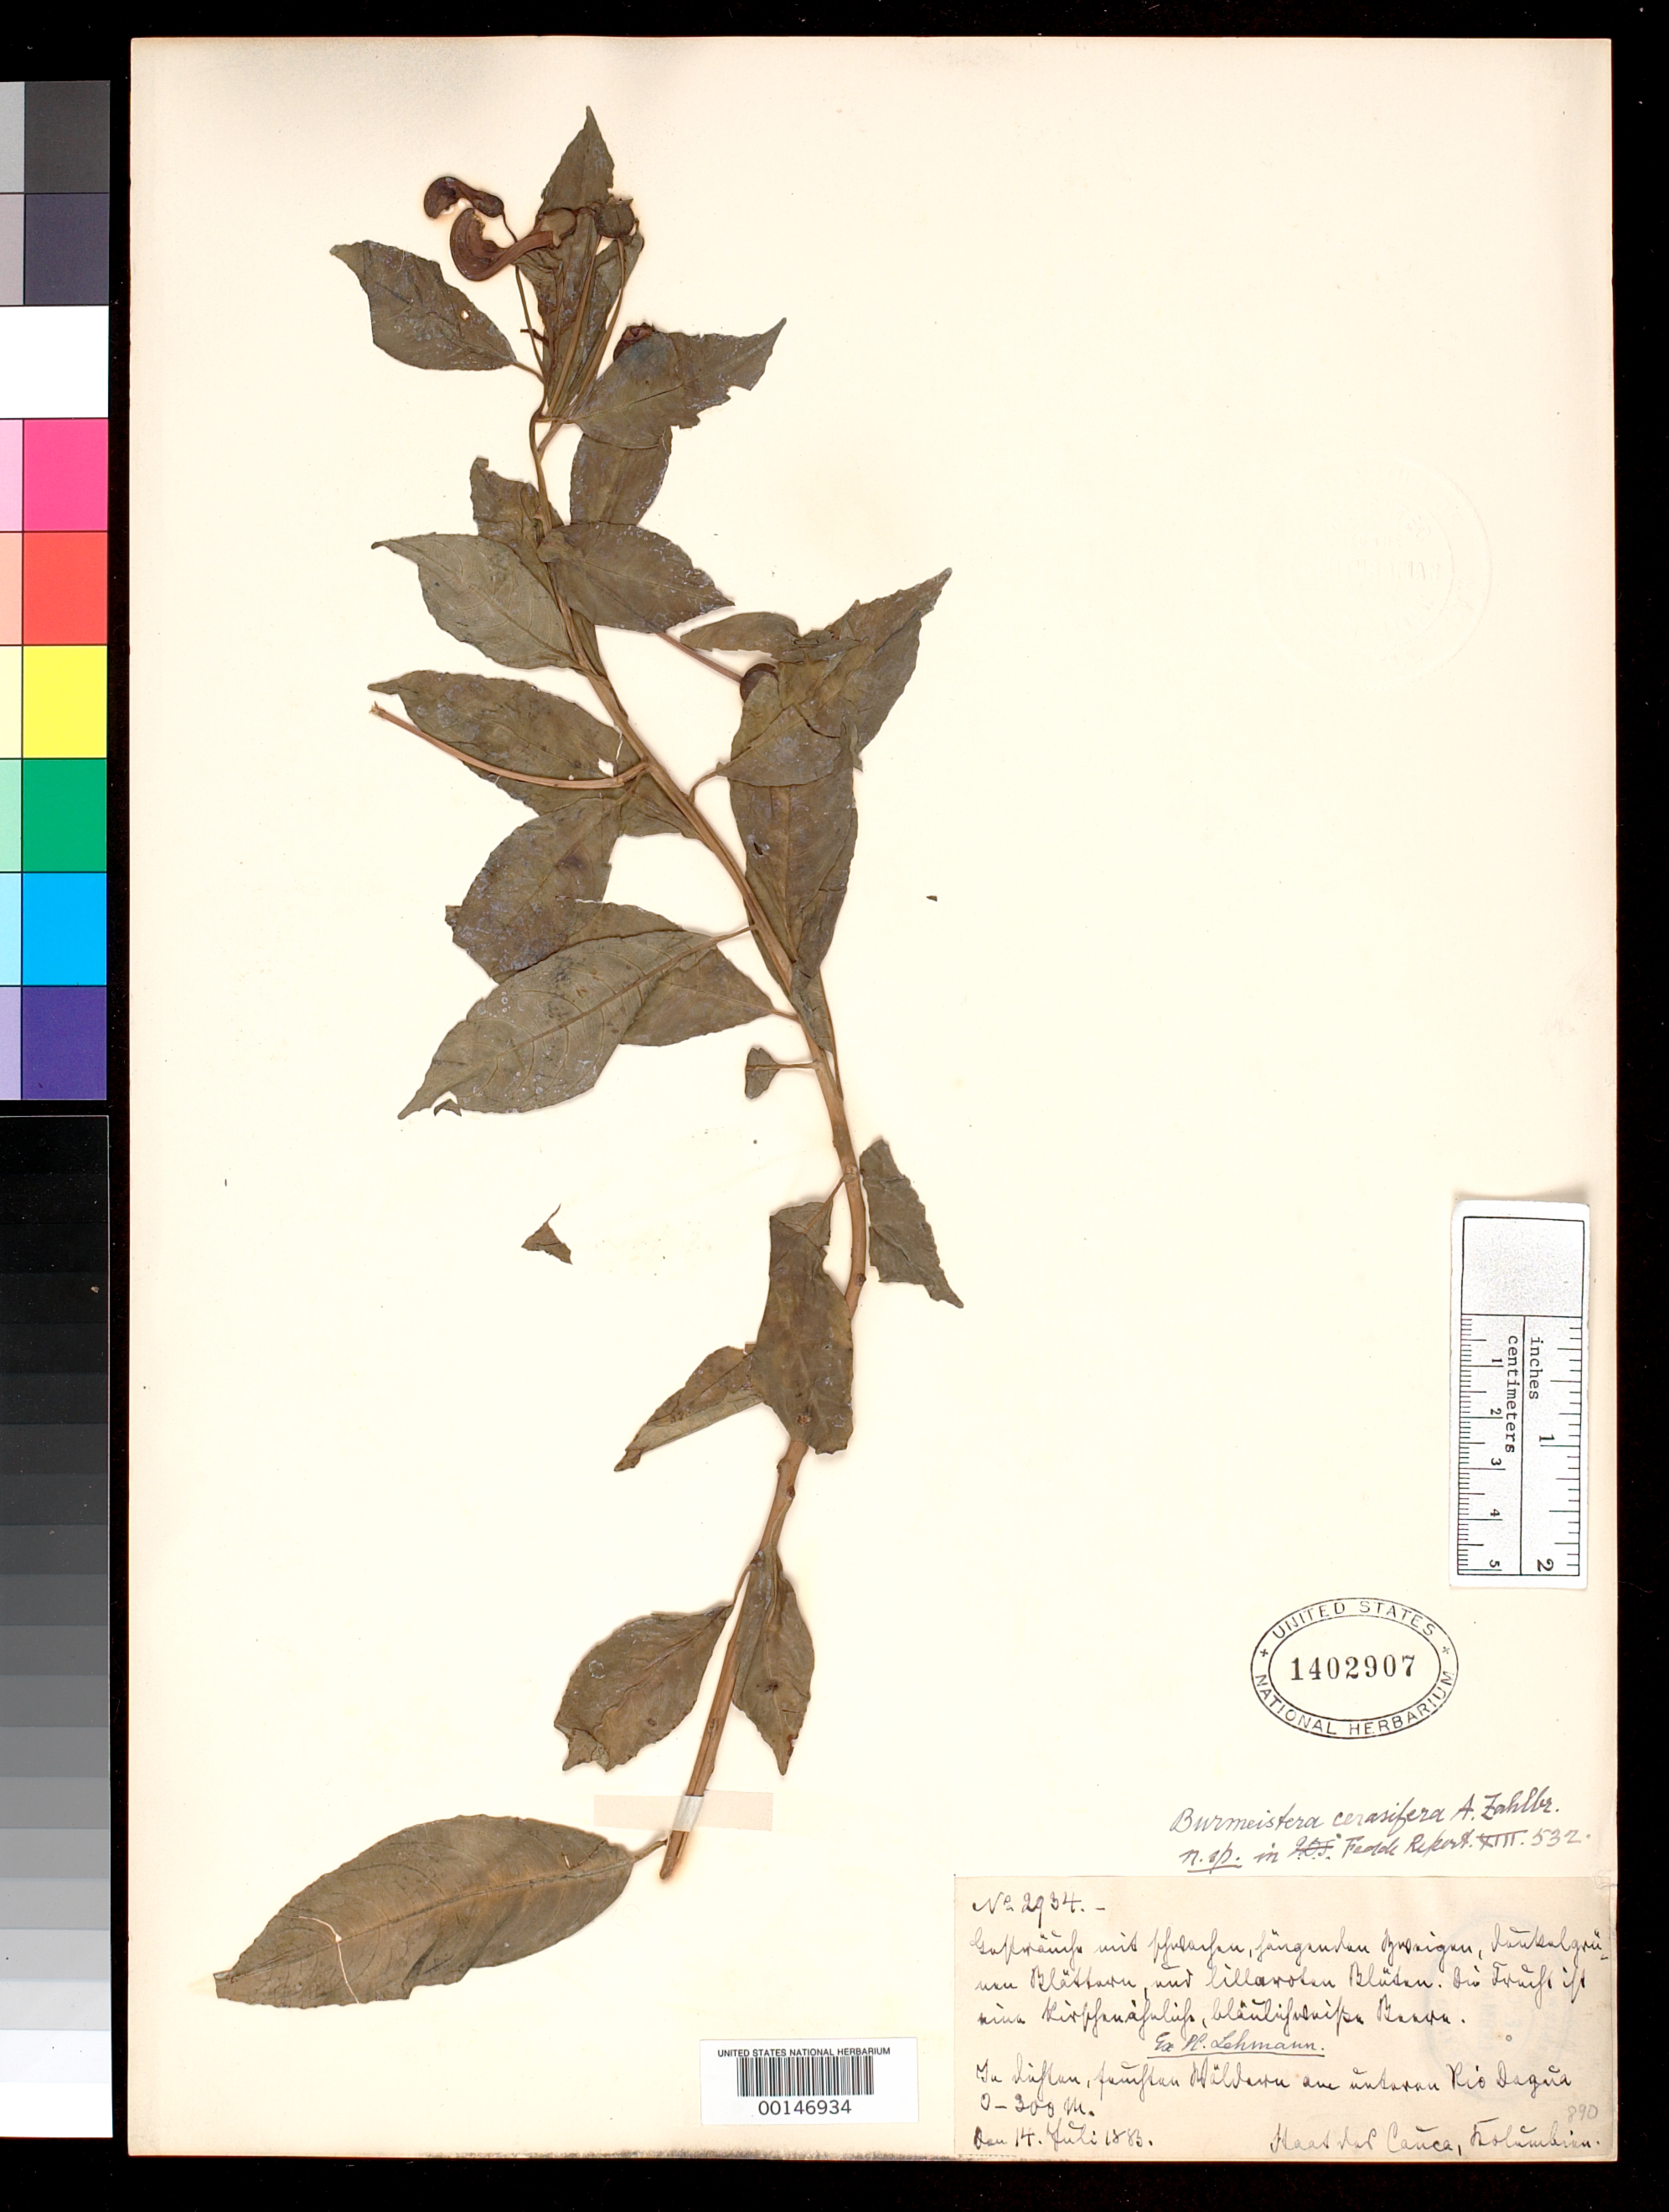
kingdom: Plantae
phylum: Tracheophyta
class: Magnoliopsida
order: Asterales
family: Campanulaceae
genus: Burmeistera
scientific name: Burmeistera cerasifera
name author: J. Zahlbr.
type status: Isotype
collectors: F. C. Lehmann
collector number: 2934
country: Colombia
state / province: Cauca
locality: Rio Dagna.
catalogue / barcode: US 1402907